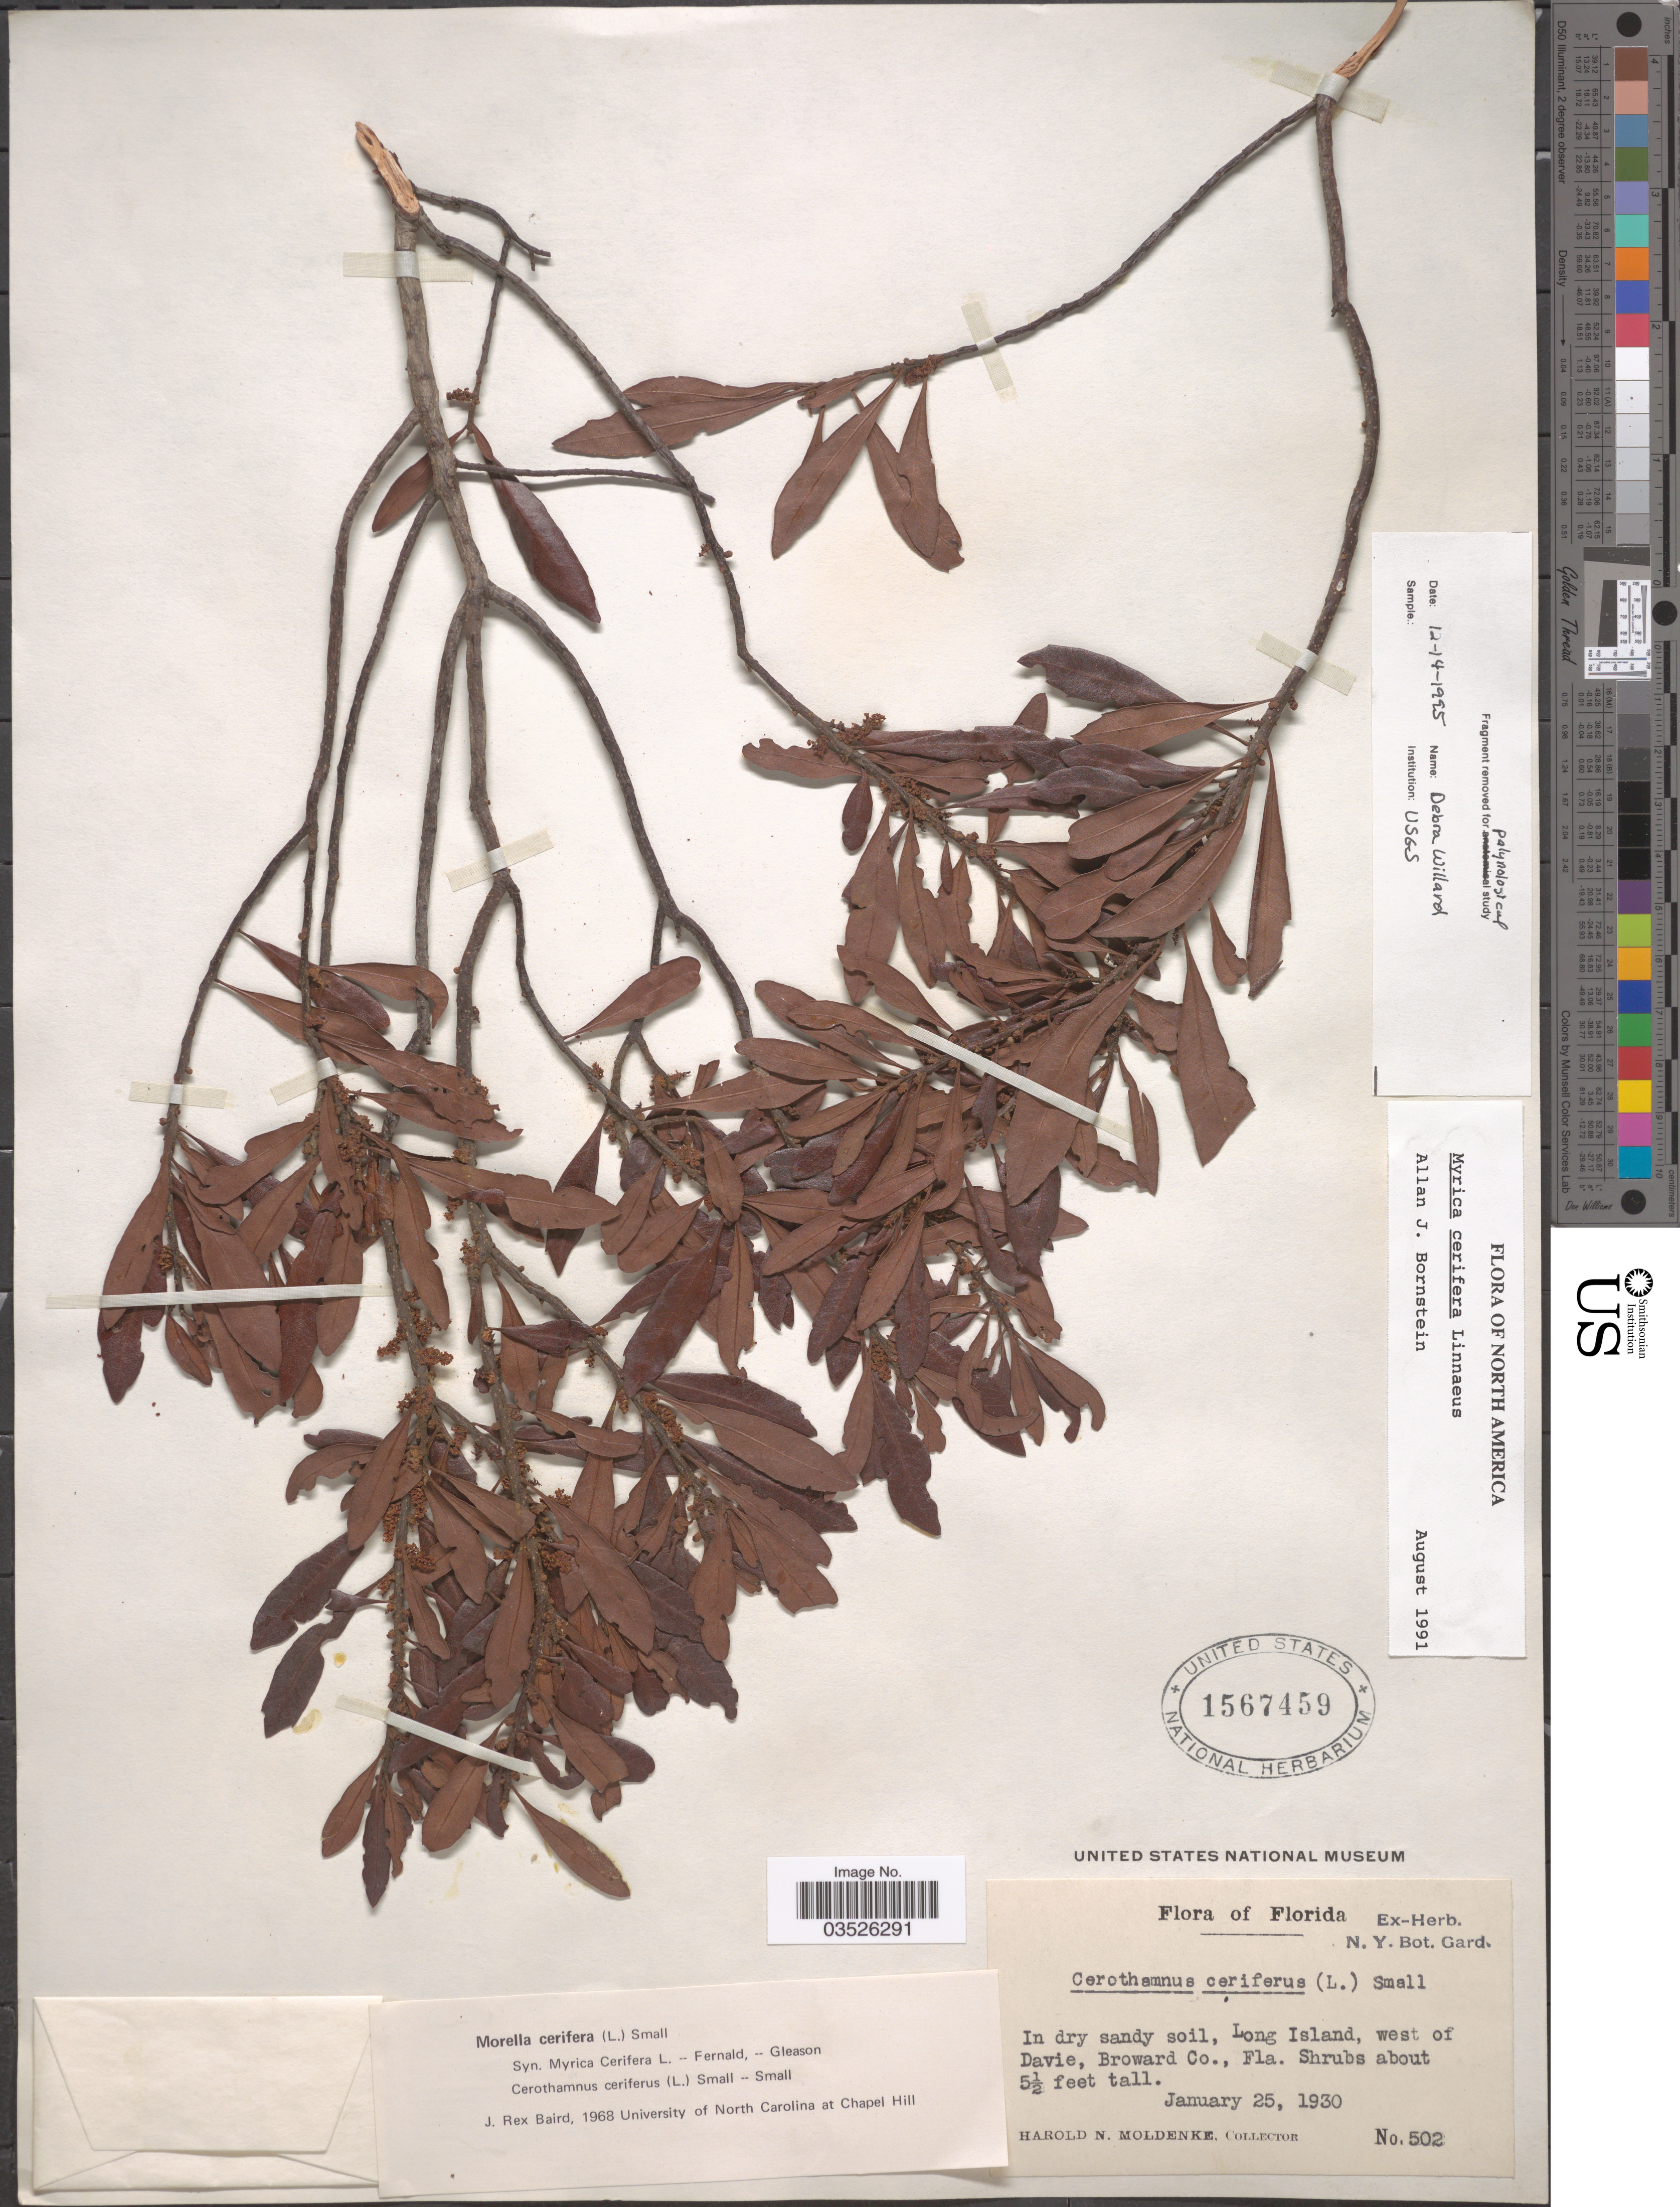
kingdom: Plantae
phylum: Tracheophyta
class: Magnoliopsida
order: Fagales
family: Myricaceae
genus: Morella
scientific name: Morella cerifera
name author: (L.) Small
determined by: Baird, James Rex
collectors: H. N. Moldenke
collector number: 502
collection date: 1930-01-25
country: United States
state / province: Florida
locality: Long Island, west of Davie, Broward Co.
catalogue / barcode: US 1567459